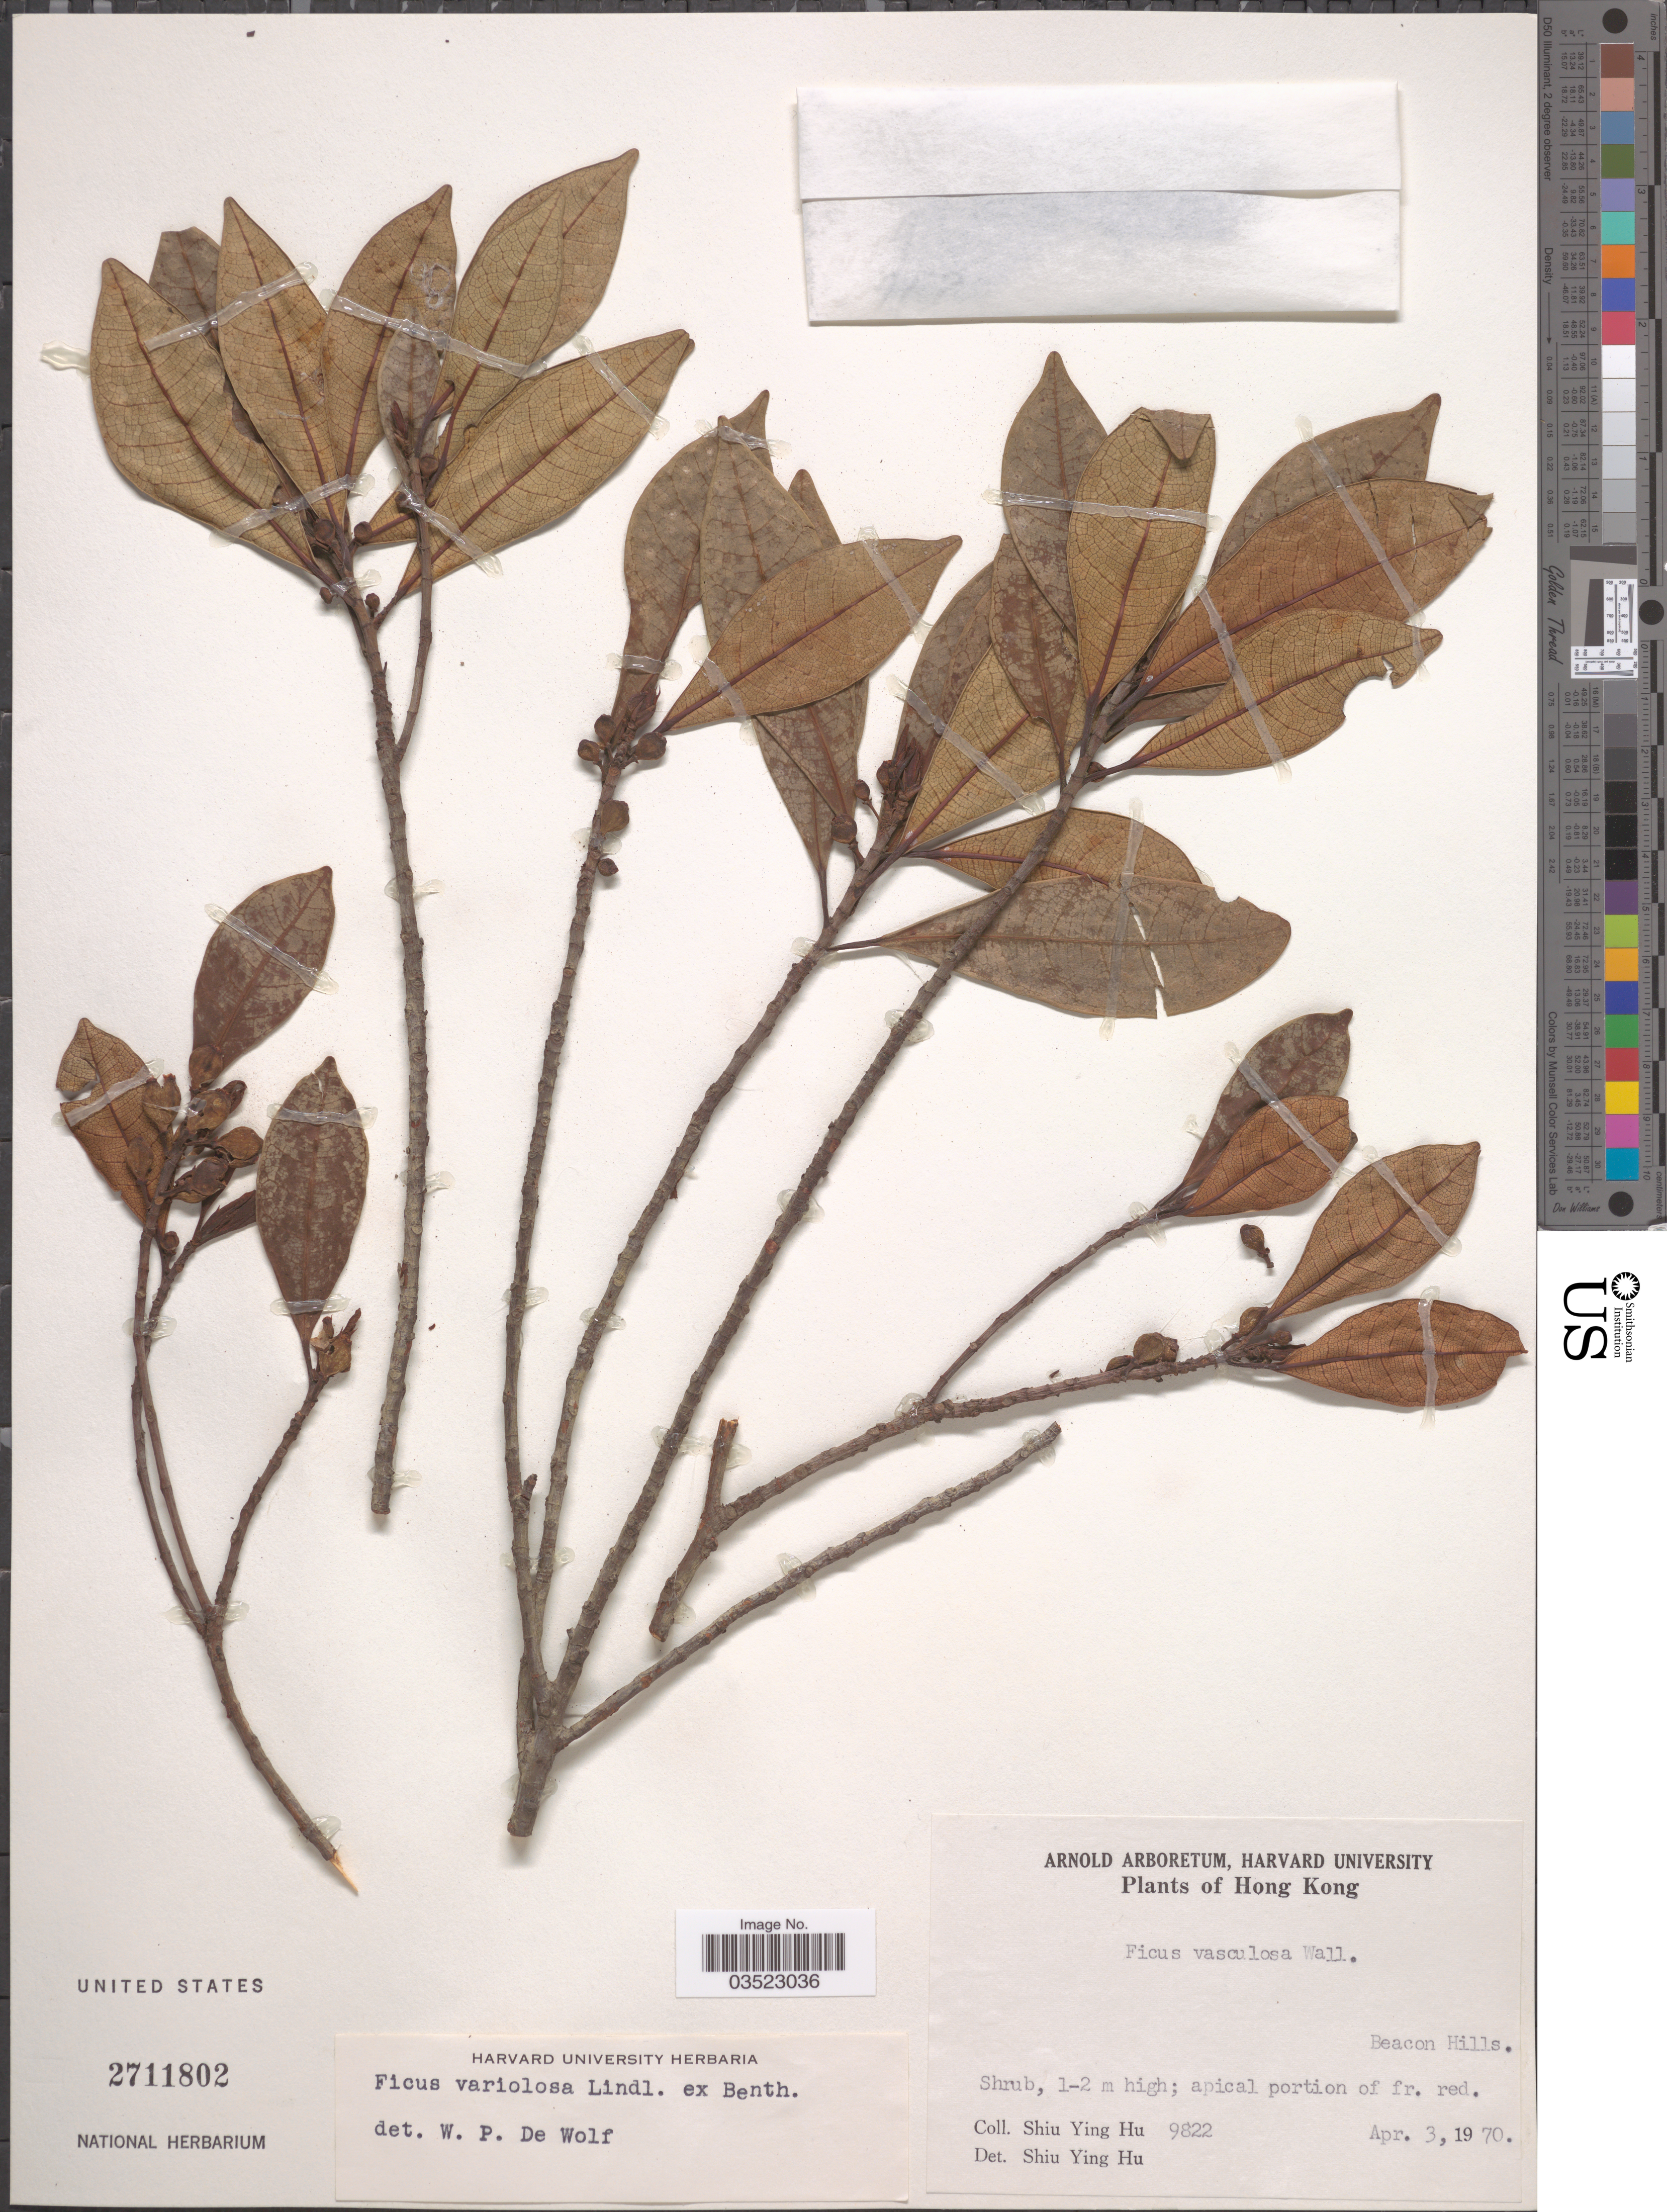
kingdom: Plantae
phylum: Tracheophyta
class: Magnoliopsida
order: Rosales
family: Moraceae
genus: Ficus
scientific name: Ficus vasculosa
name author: Wall. ex Miq.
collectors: S. Y. Hu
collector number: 9822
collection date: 1970-04-03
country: China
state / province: Hong Kong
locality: Beacon Hills.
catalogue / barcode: US 2711802